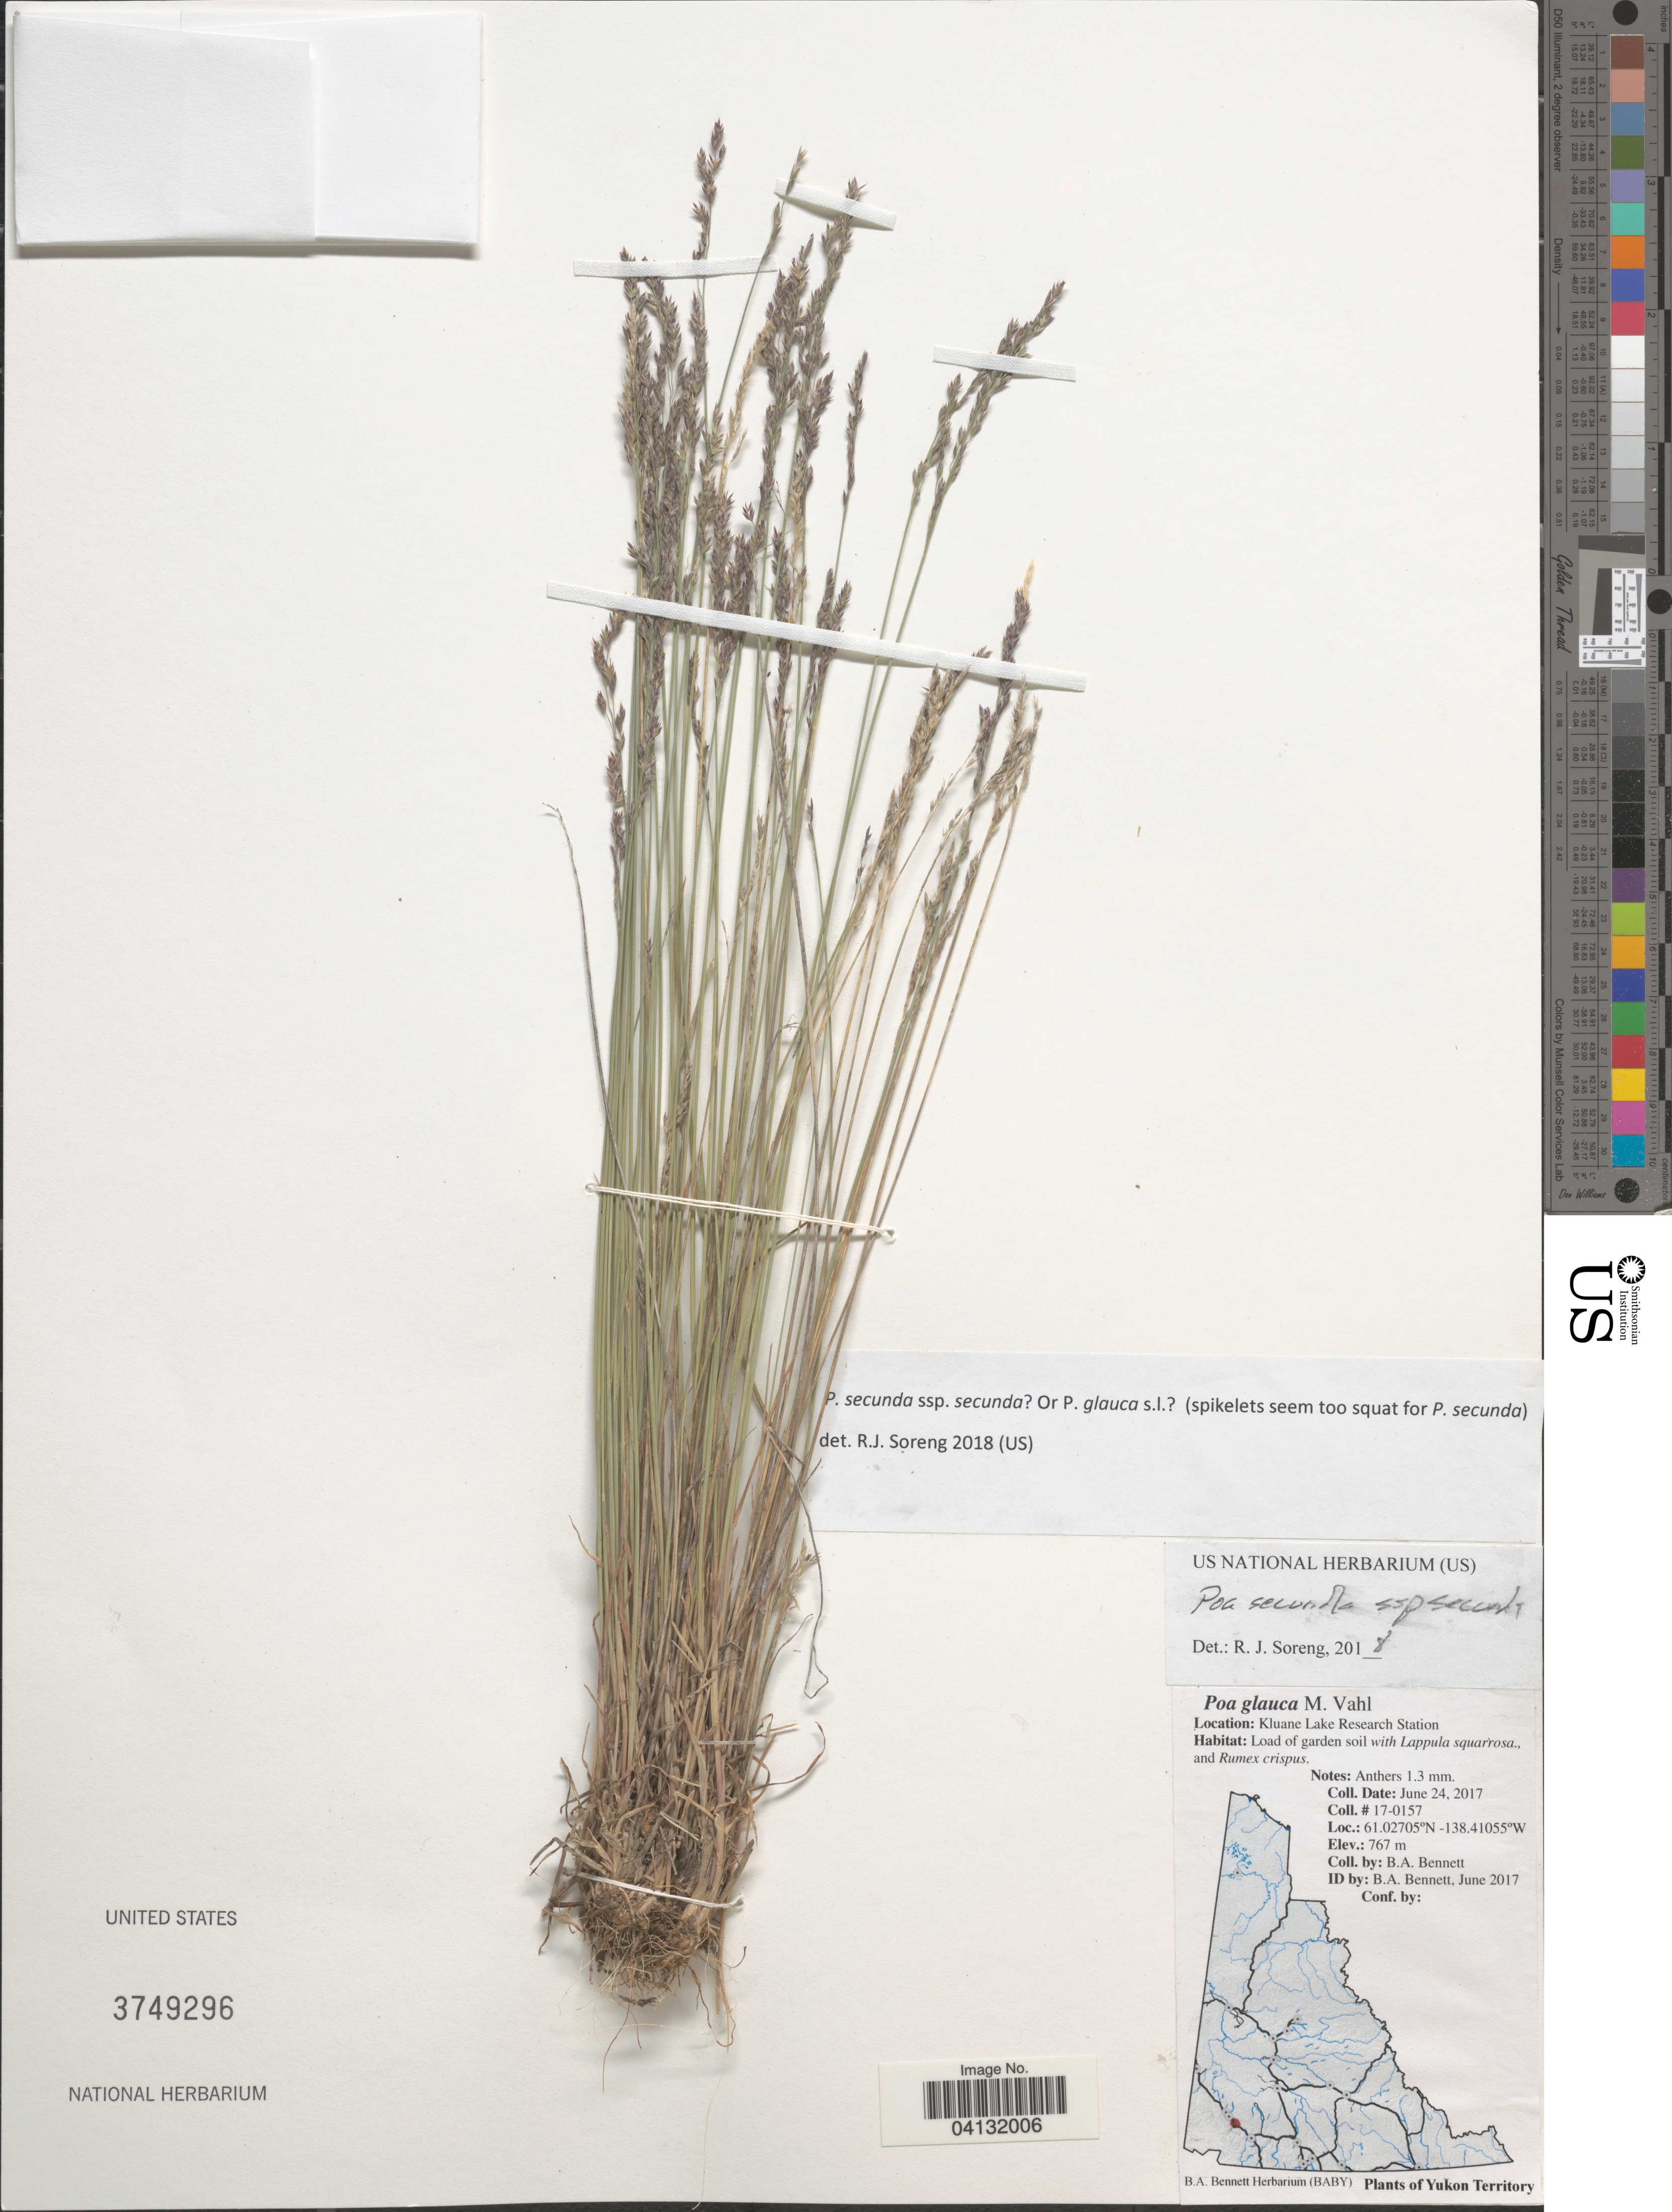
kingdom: Plantae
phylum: Tracheophyta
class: Liliopsida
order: Poales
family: Poaceae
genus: Poa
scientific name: Poa secunda subsp. secunda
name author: J. Presl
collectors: B. A. Bennett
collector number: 17-0157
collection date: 2017-06-24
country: Canada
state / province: Yukon Territory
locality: Kluane Lake Research Station.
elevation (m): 767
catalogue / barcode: US 3749296